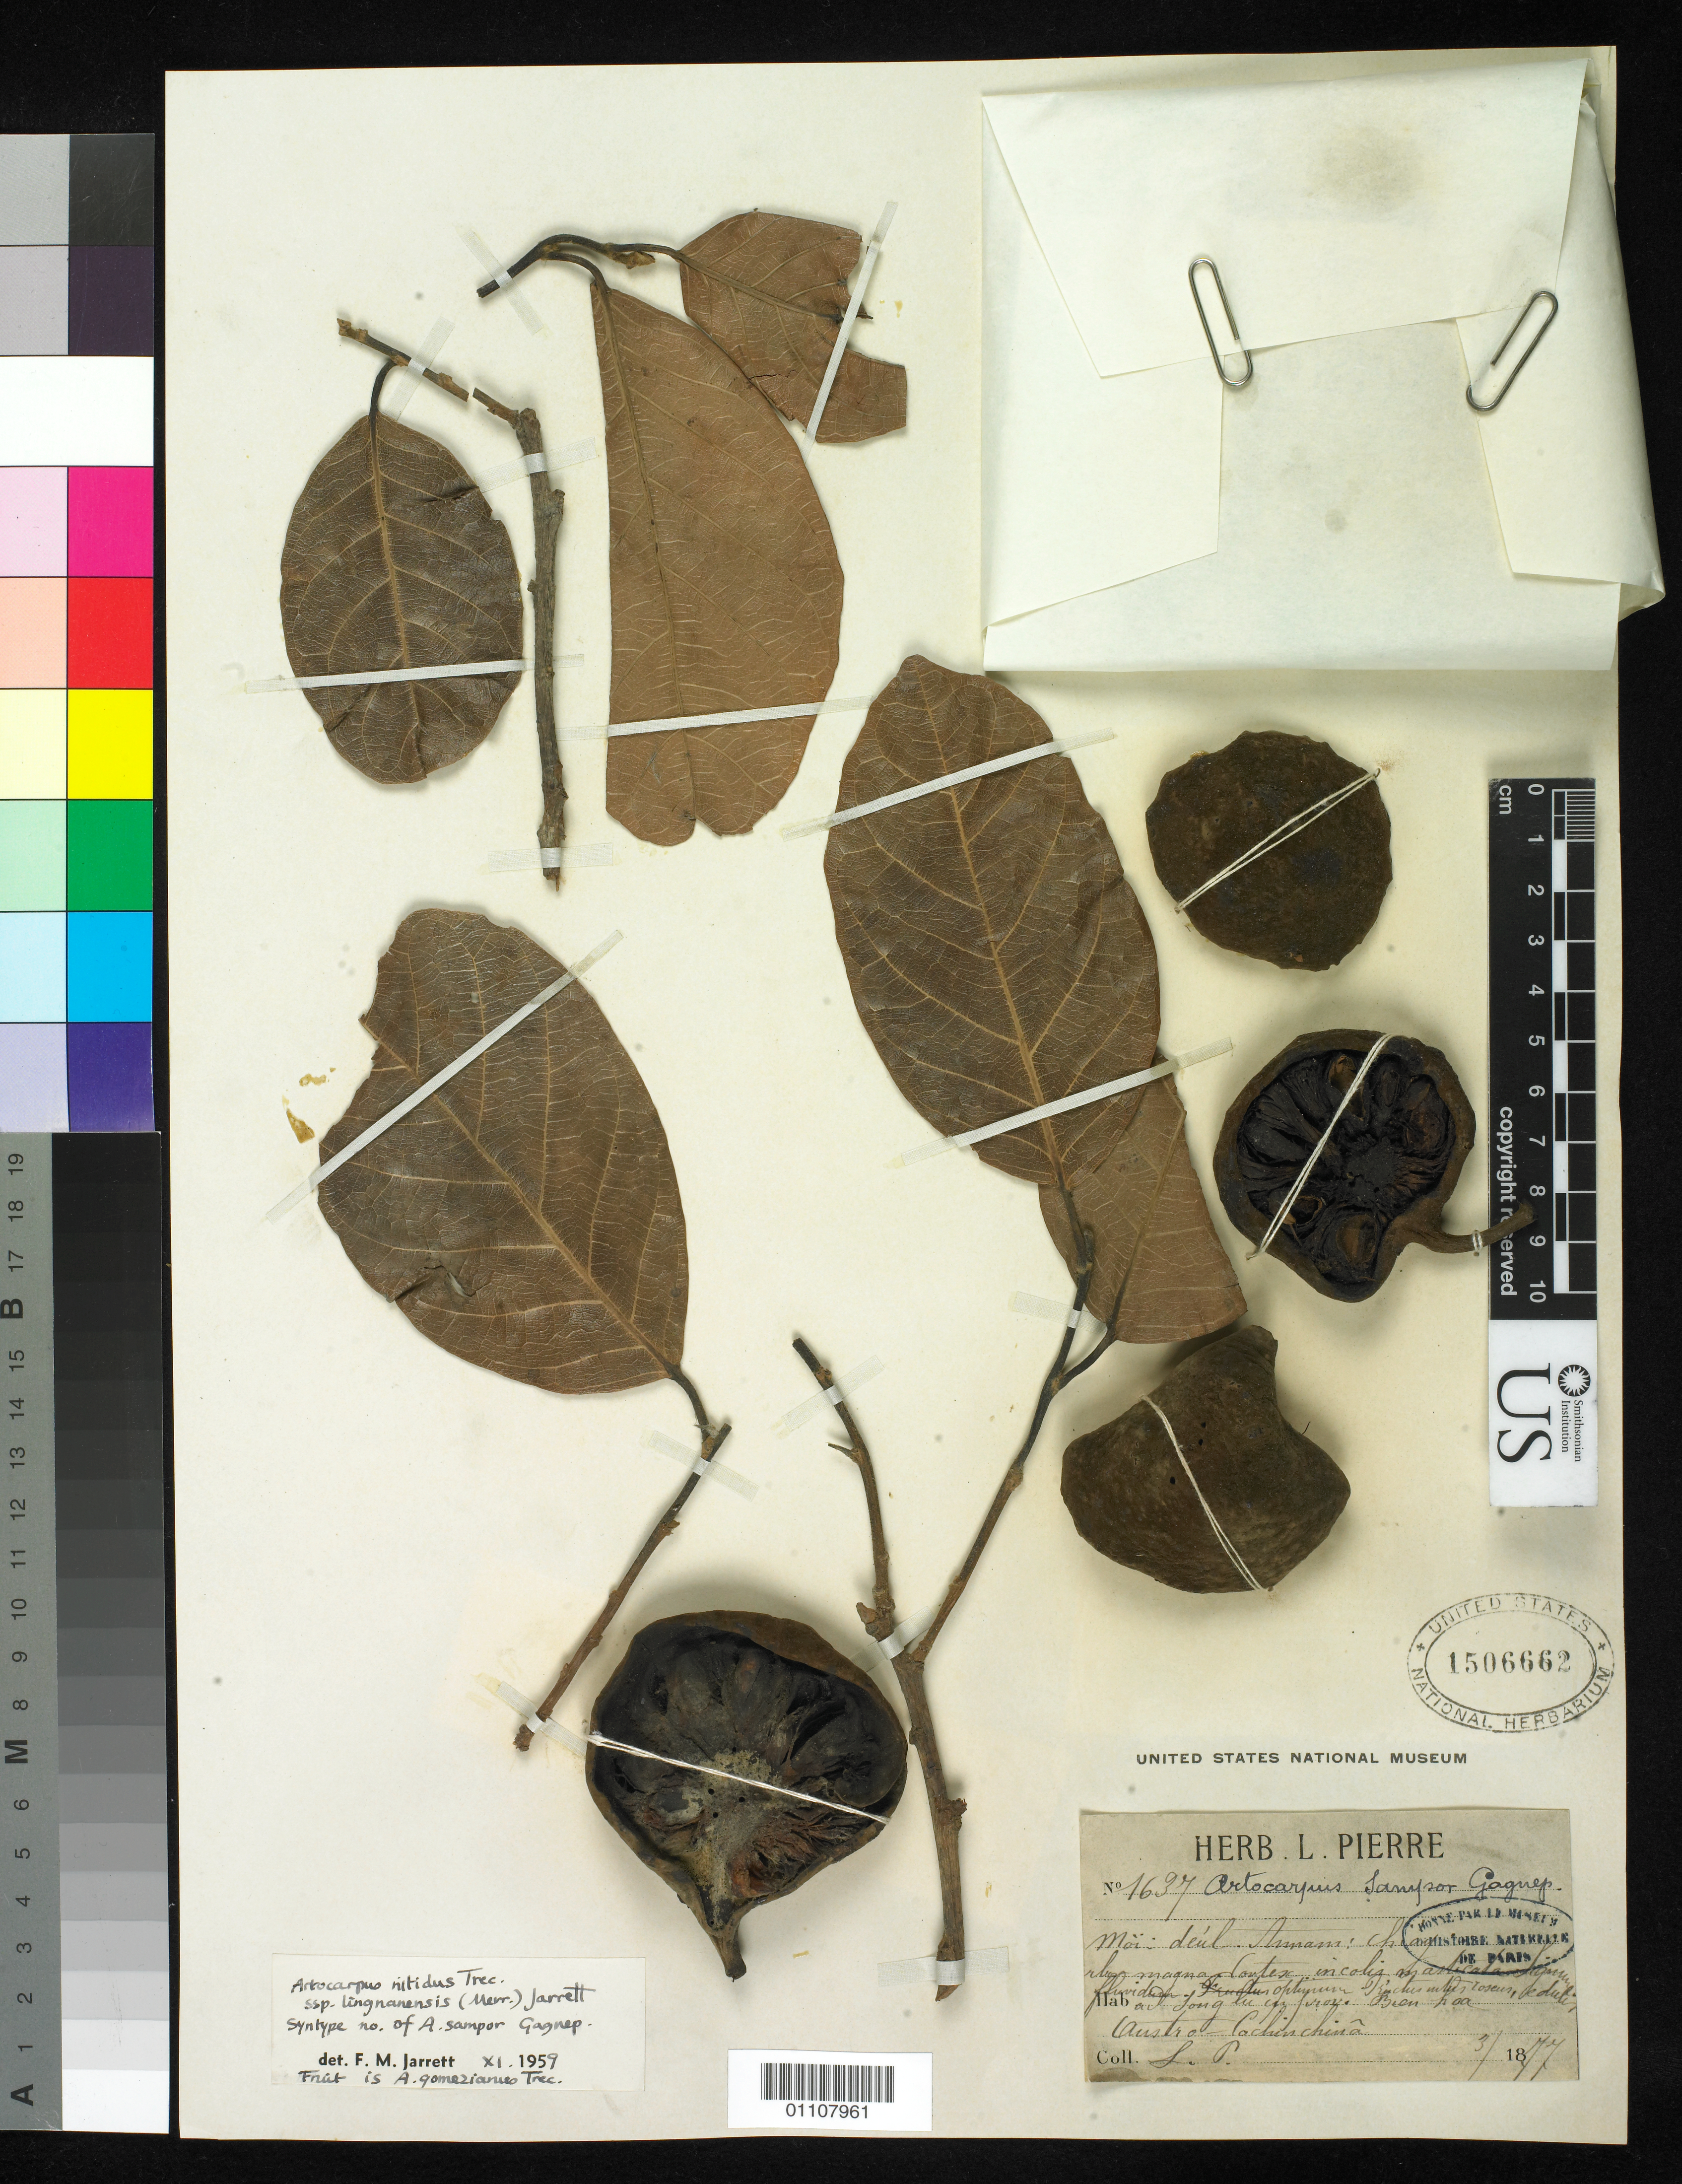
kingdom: Plantae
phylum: Tracheophyta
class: Magnoliopsida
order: Rosales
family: Moraceae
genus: Artocarpus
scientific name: Artocarpus sampor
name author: Gagnep.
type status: Syntype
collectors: L. Pierre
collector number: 1637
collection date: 1877-03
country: Vietnam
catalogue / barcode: US 1506662